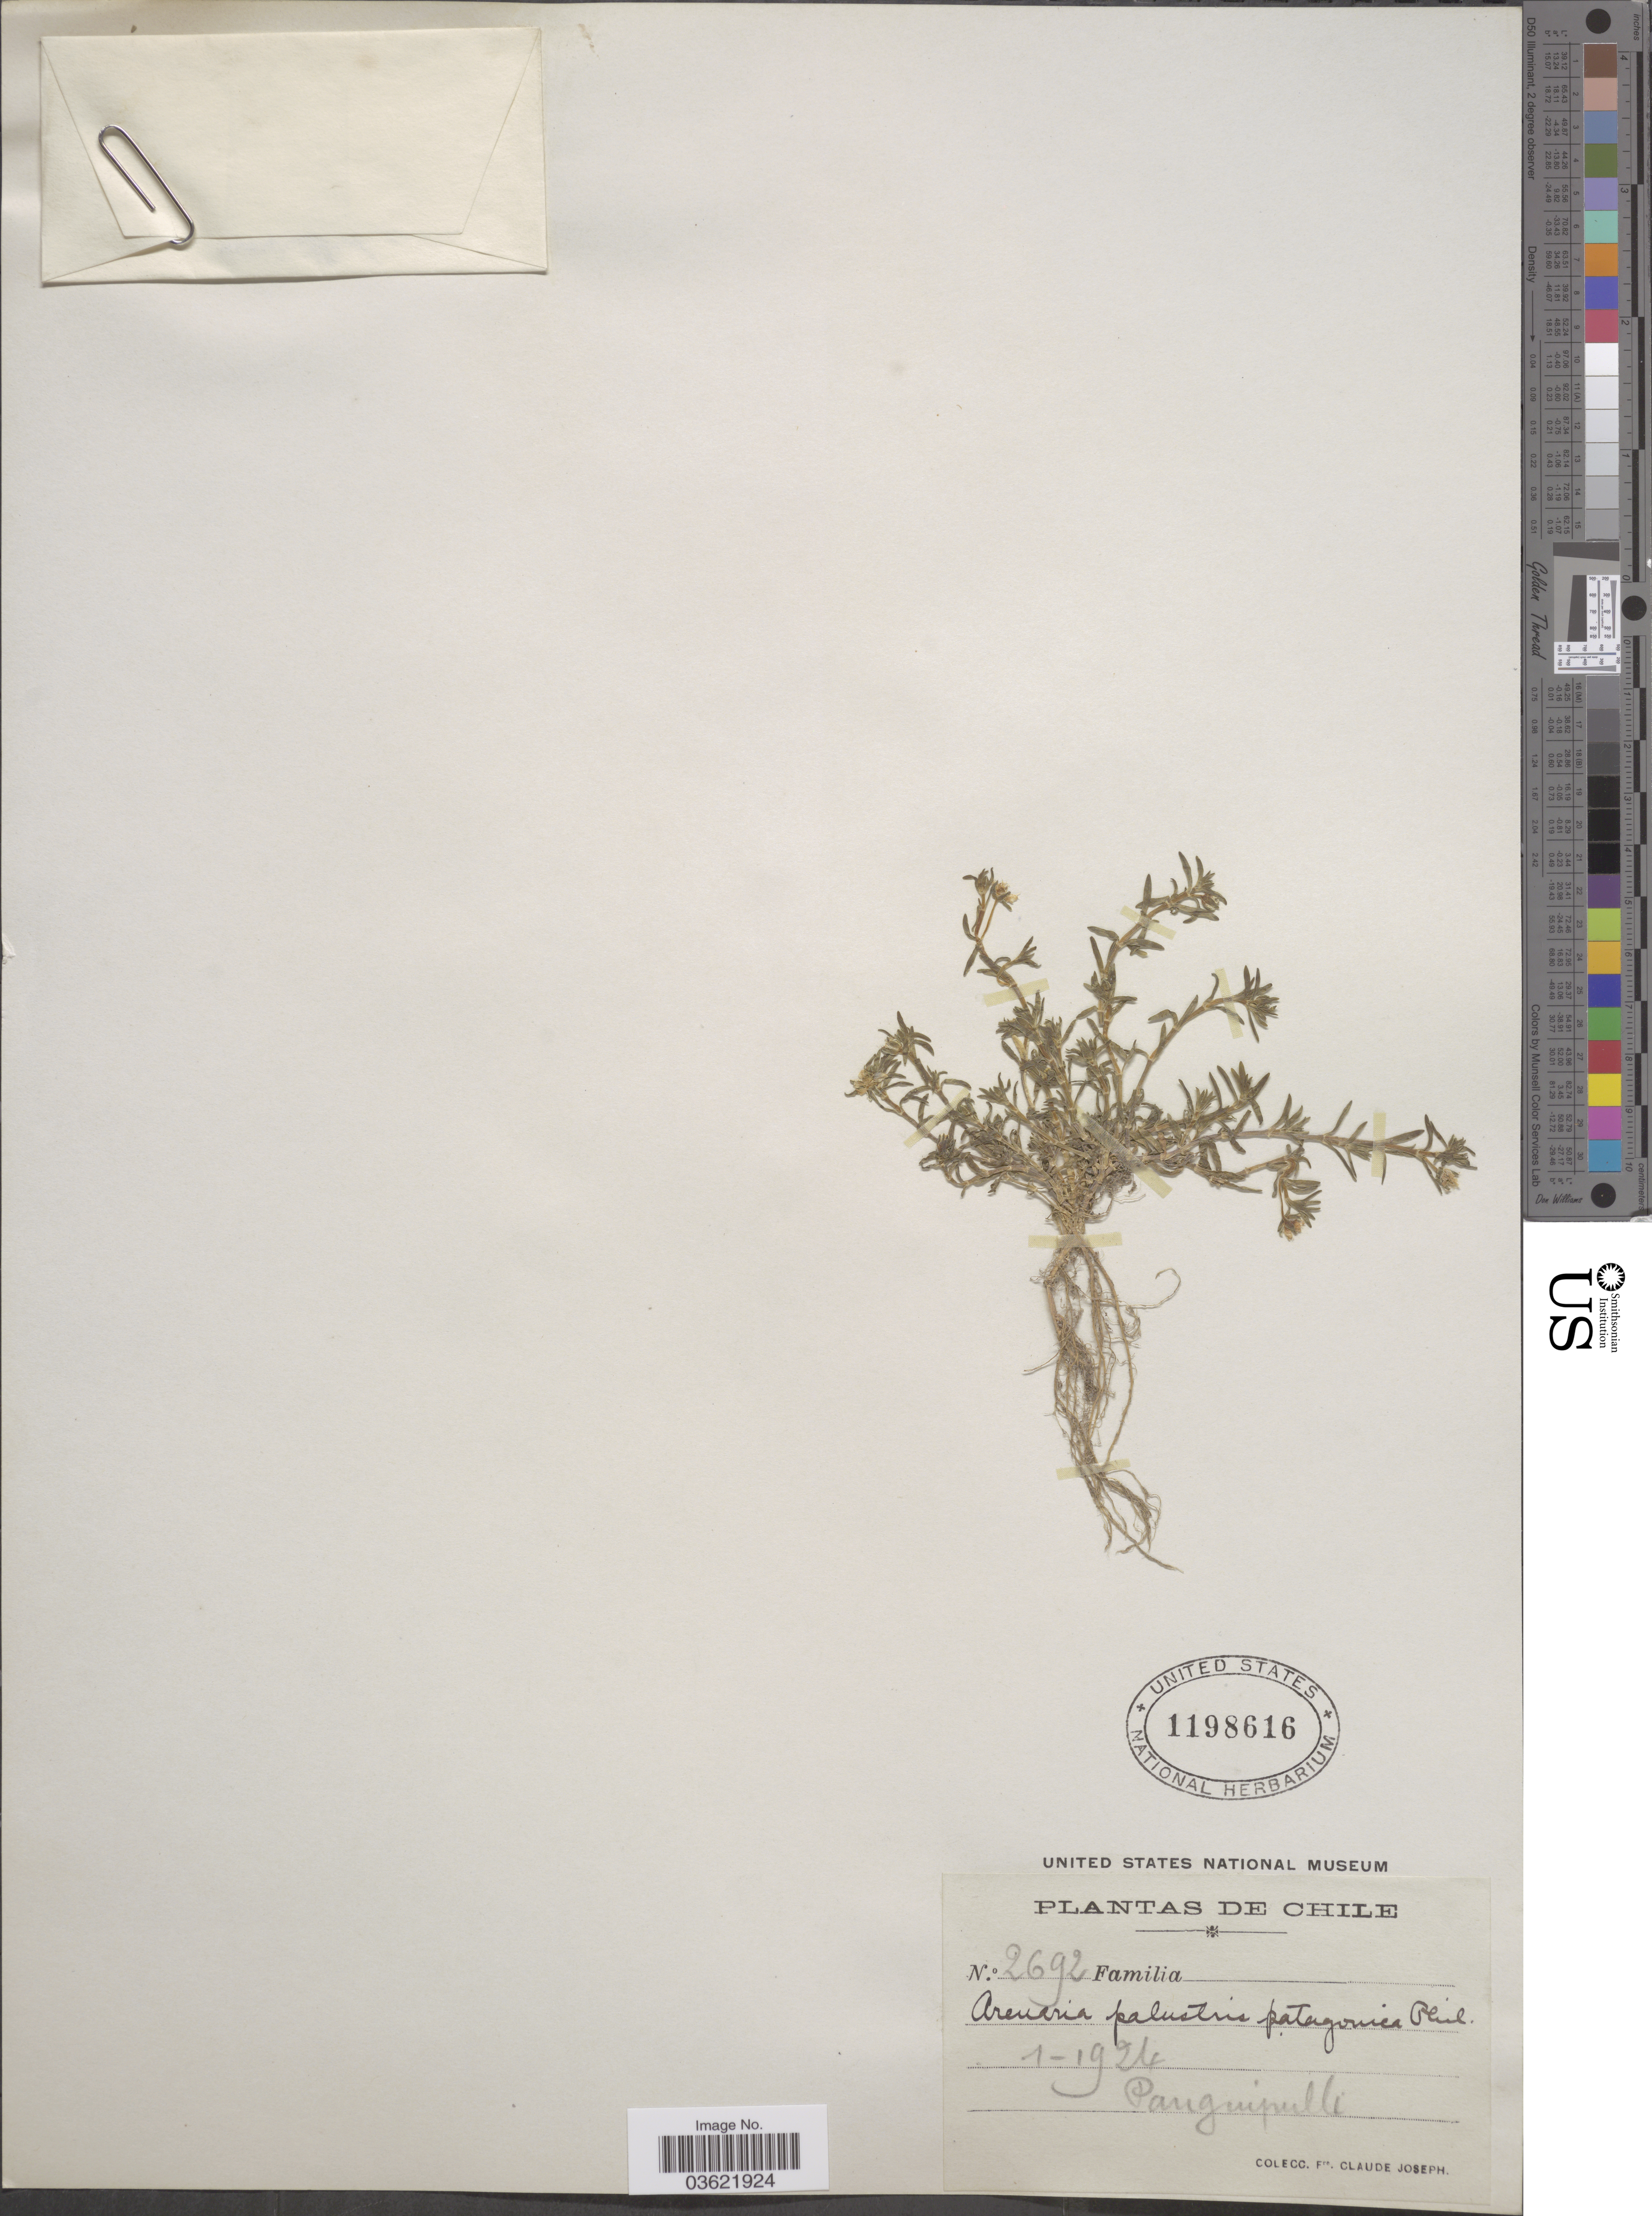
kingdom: Plantae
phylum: Tracheophyta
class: Magnoliopsida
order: Caryophyllales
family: Caryophyllaceae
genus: Arenaria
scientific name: Arenaria palustris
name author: Gay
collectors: Bro. Claude-Joseph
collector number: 2692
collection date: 1924-01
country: Chile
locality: Panguipulli.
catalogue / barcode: US 1198616